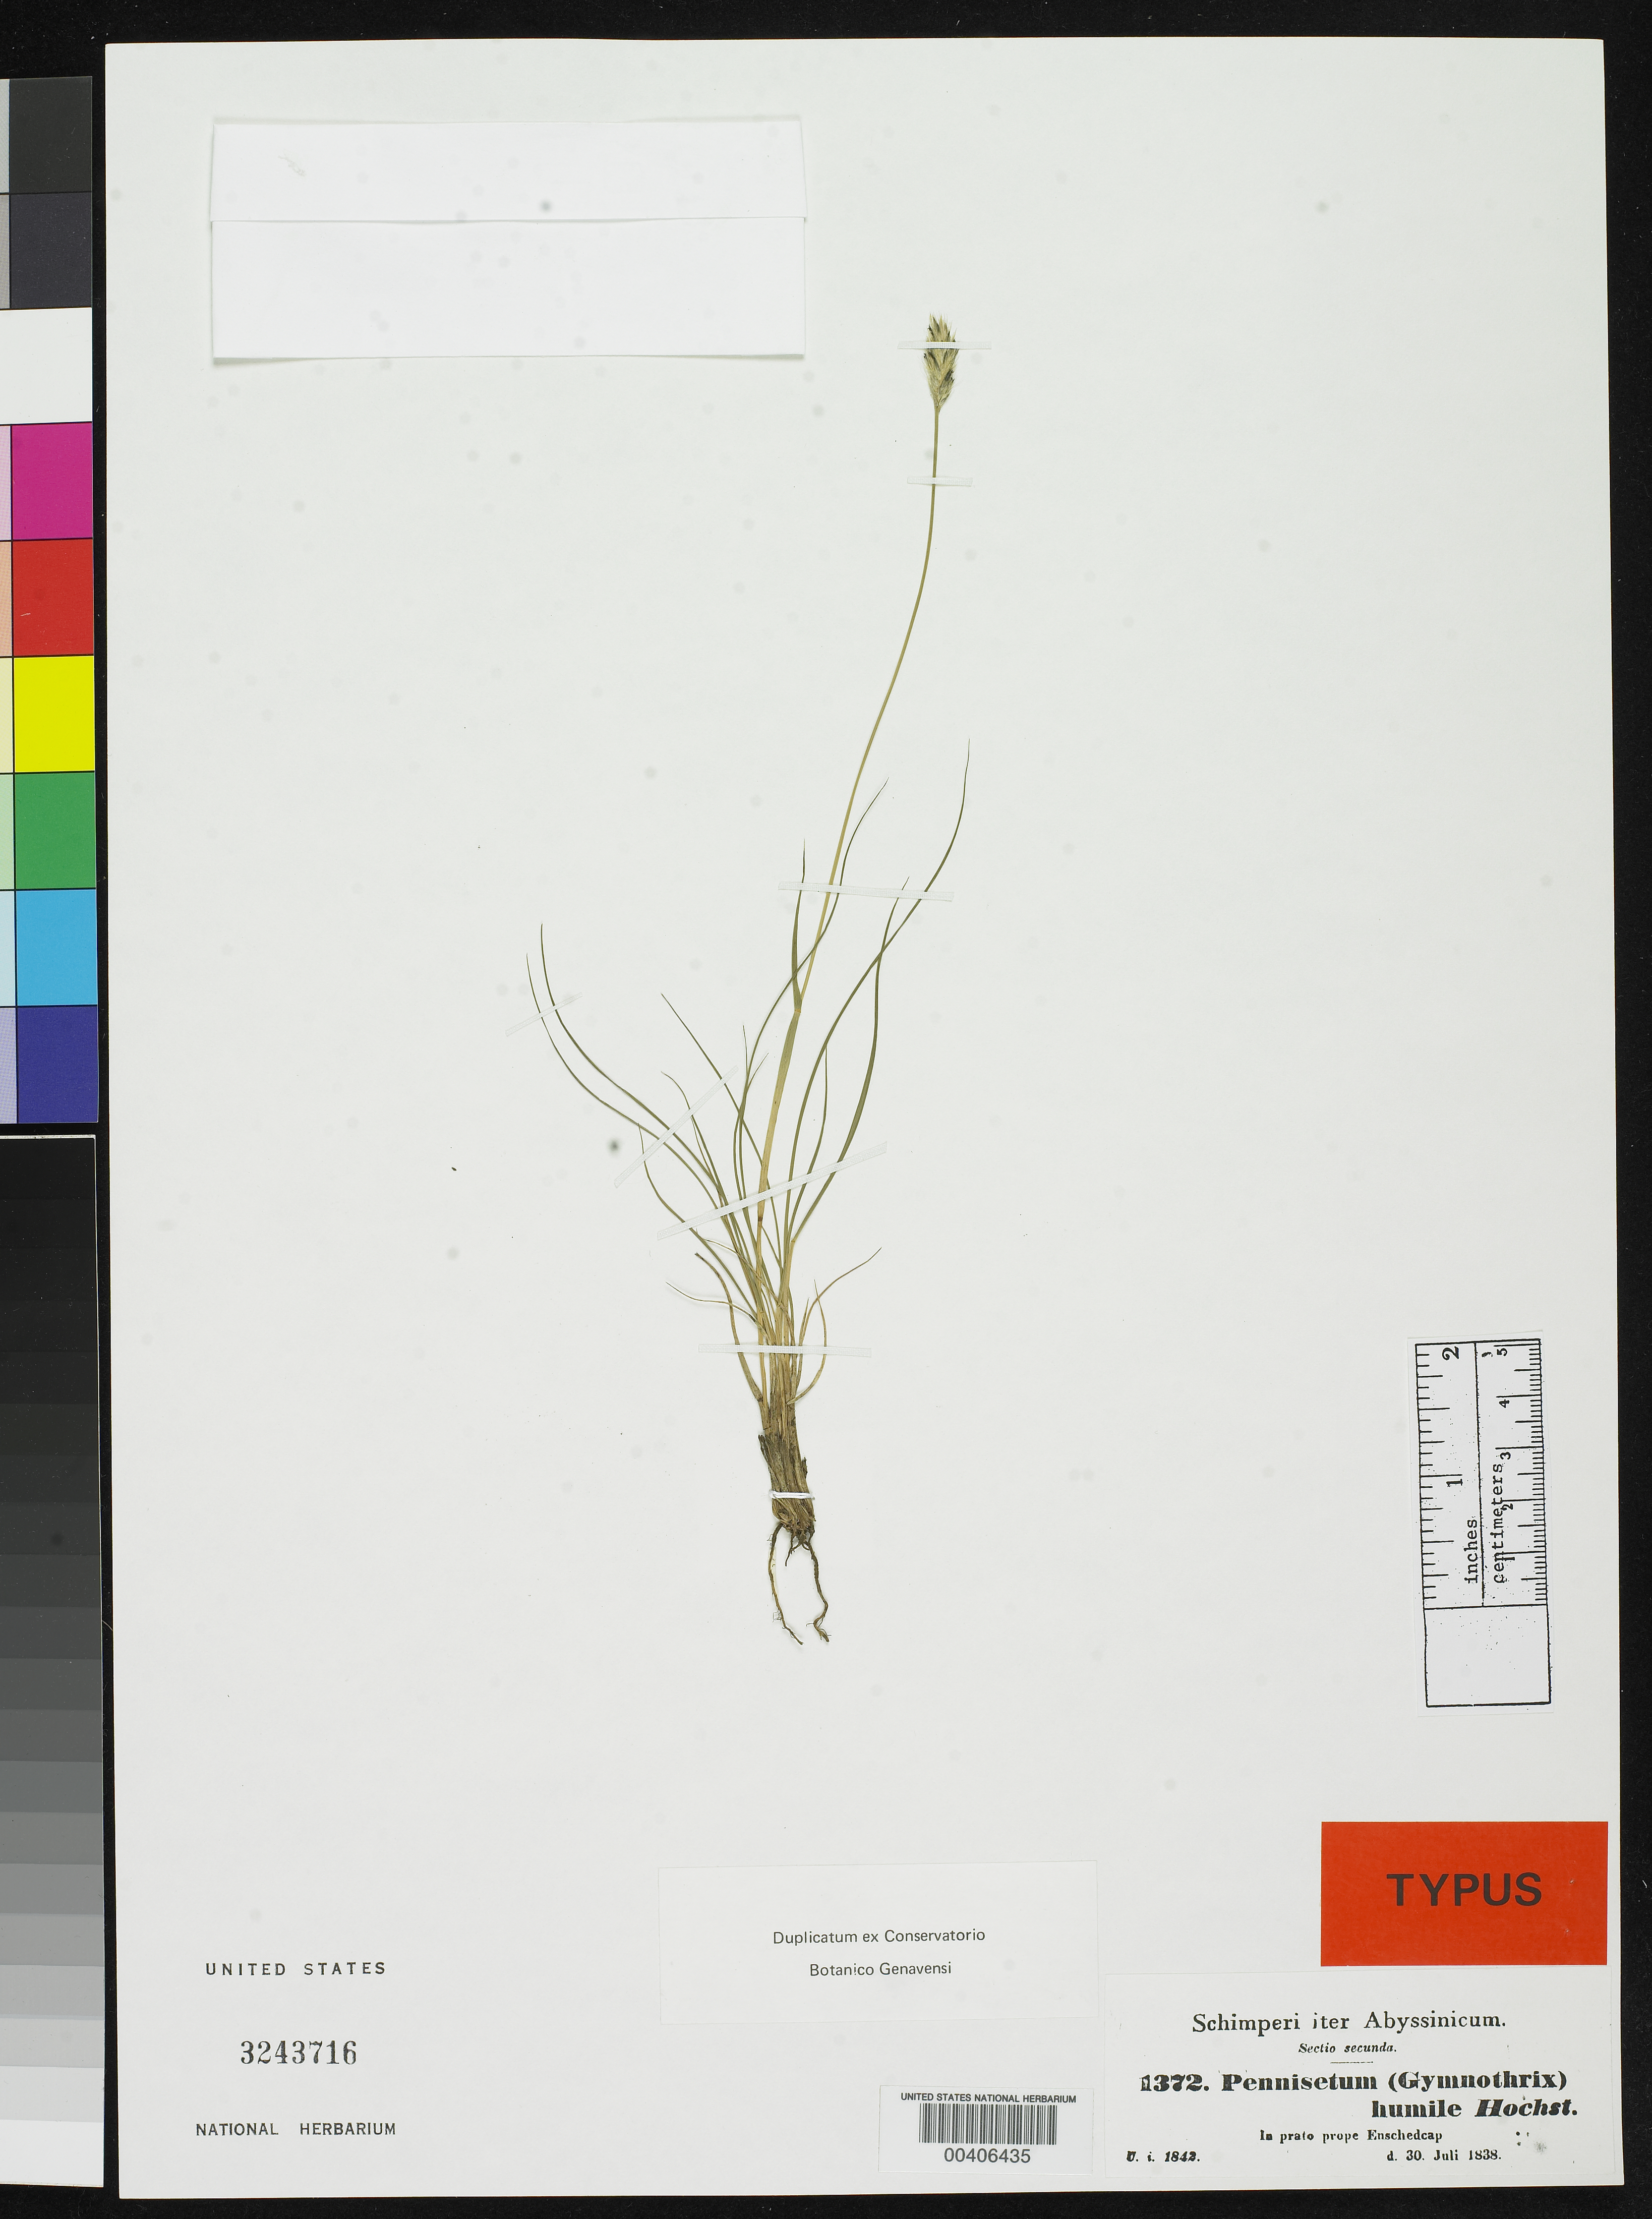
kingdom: Plantae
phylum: Tracheophyta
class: Liliopsida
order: Poales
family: Poaceae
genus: Pennisetum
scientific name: Pennisetum humile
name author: Hochst. ex A. Rich.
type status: Isotype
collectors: G. W. Schimper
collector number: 1372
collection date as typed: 30 Jul 1838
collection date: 1838-07-30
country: Ethiopia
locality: In prato prope Enschedcap.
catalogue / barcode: US 3243716